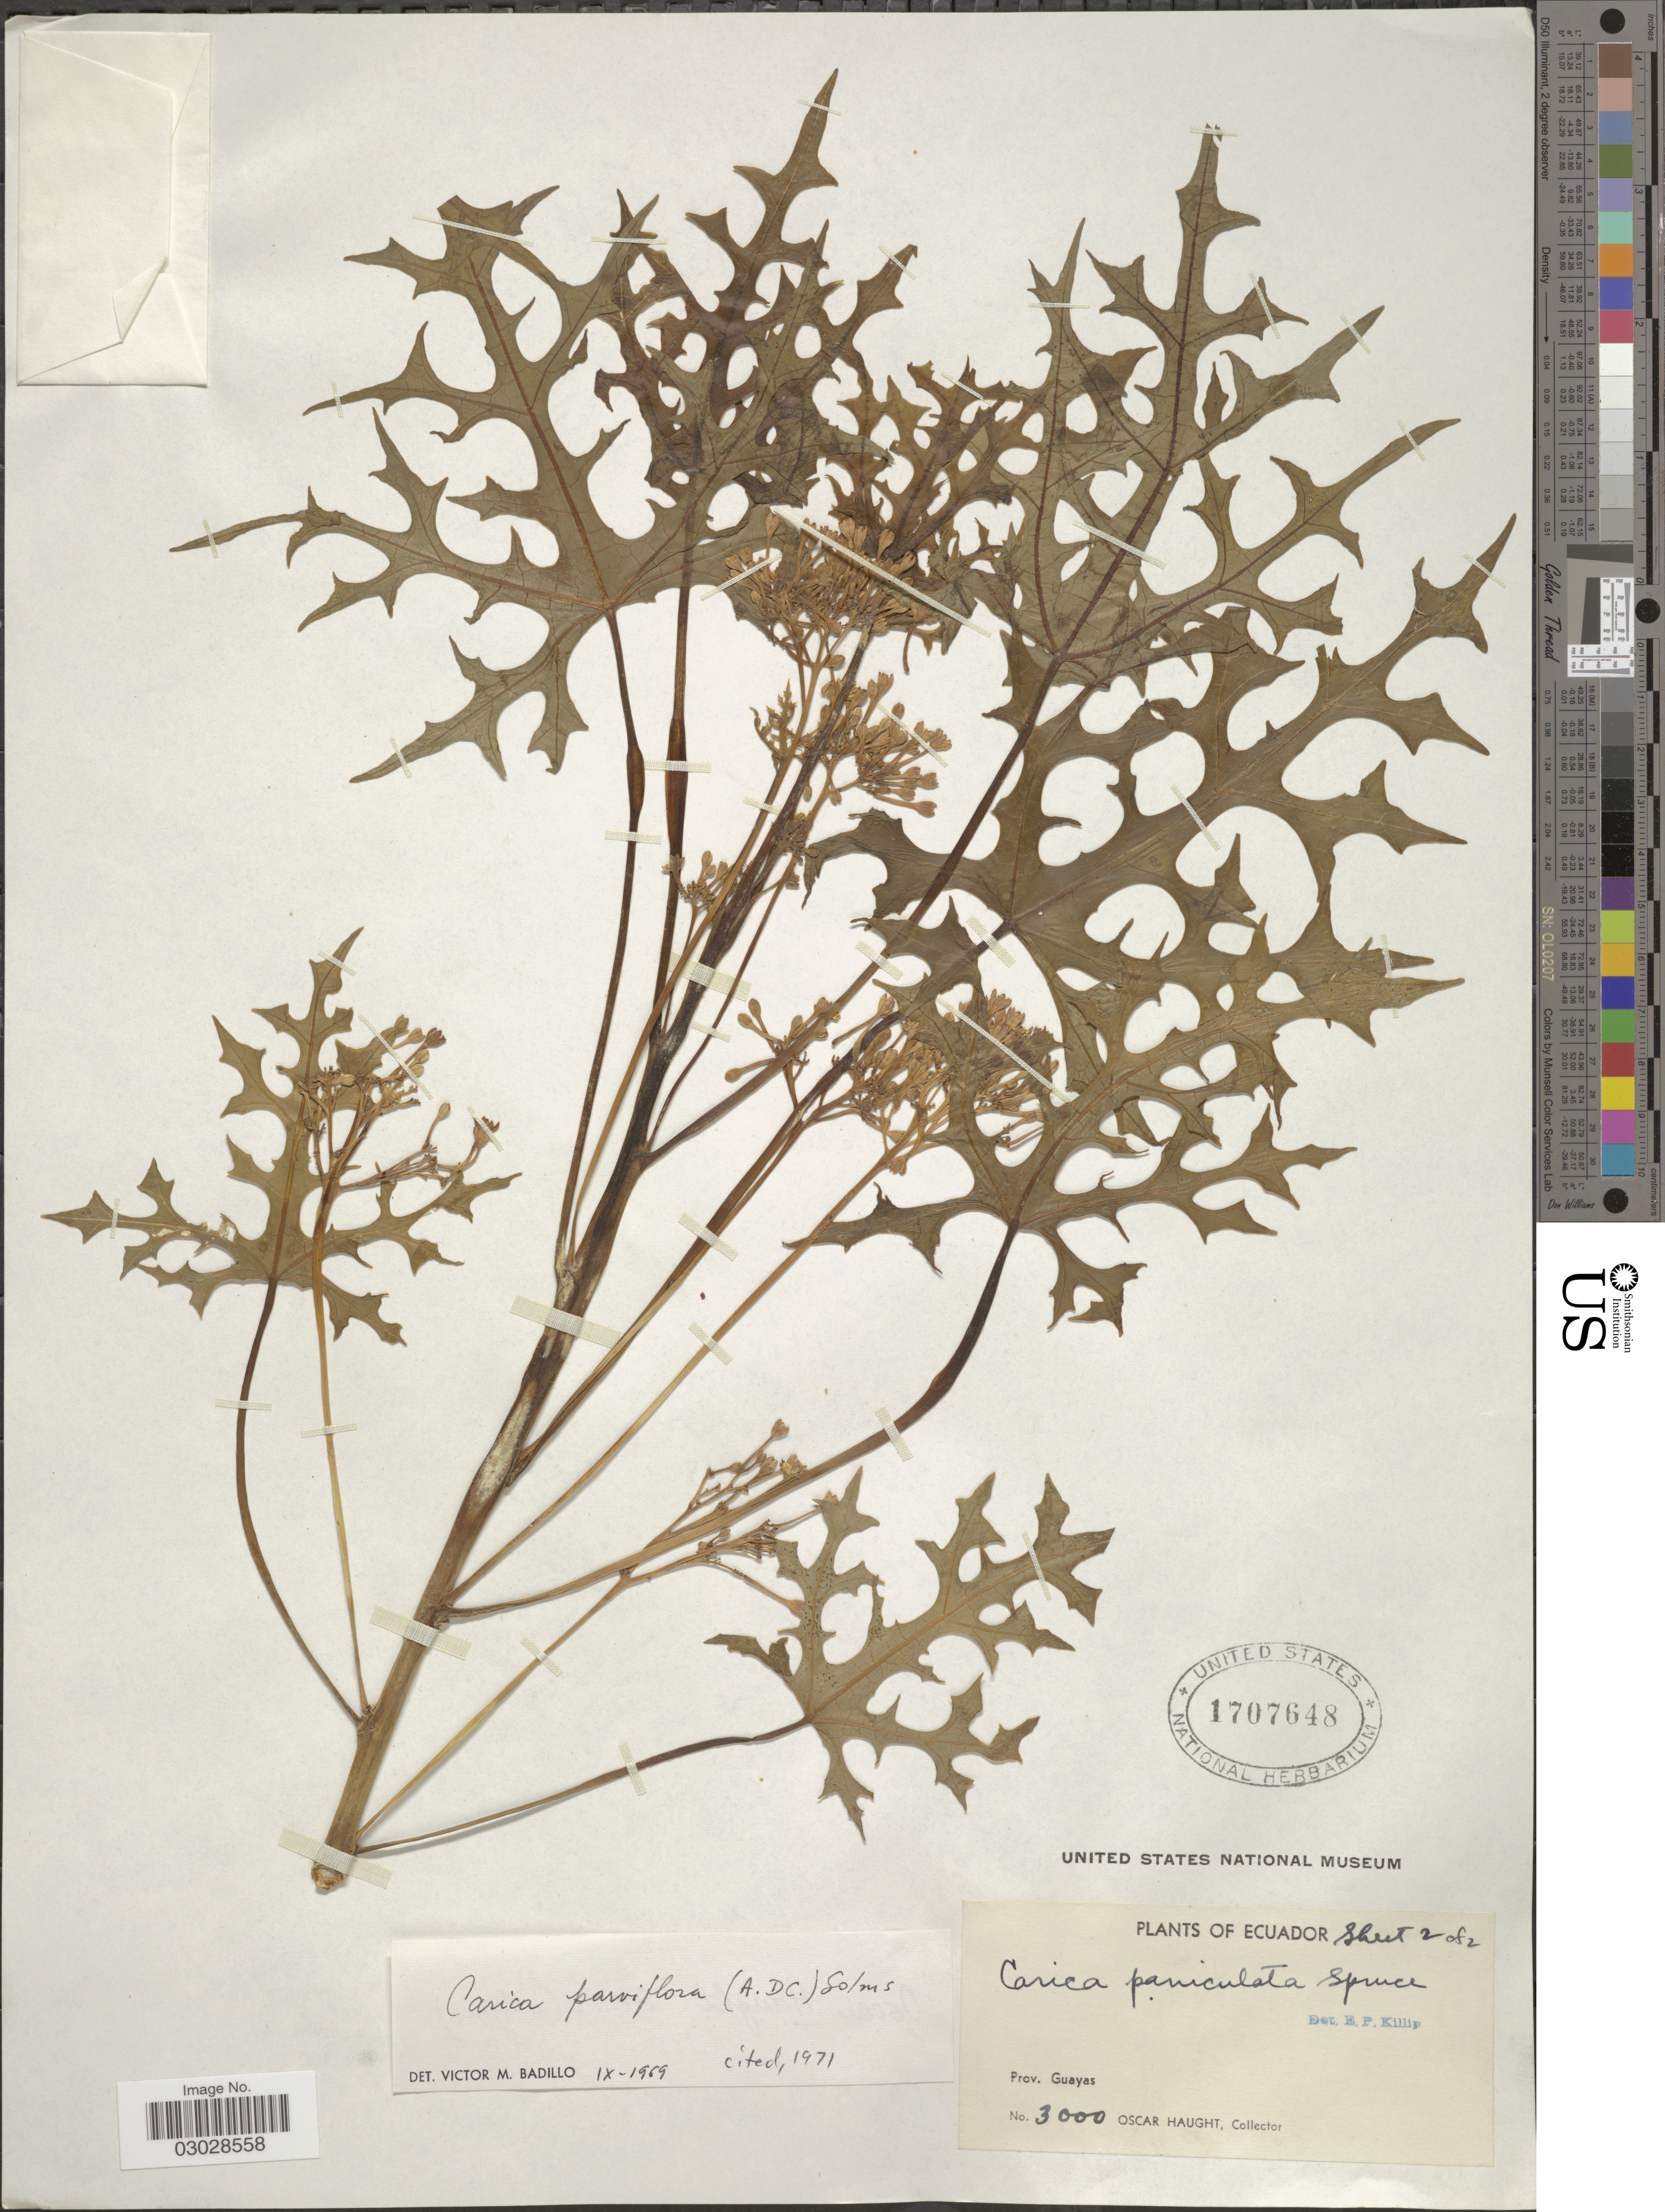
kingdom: Plantae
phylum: Tracheophyta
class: Magnoliopsida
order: Brassicales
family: Caricaceae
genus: Vasconcellea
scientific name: Vasconcellea parviflora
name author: A. DC.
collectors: O. Haught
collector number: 3000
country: Ecuador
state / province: Guayas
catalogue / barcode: US 1707648